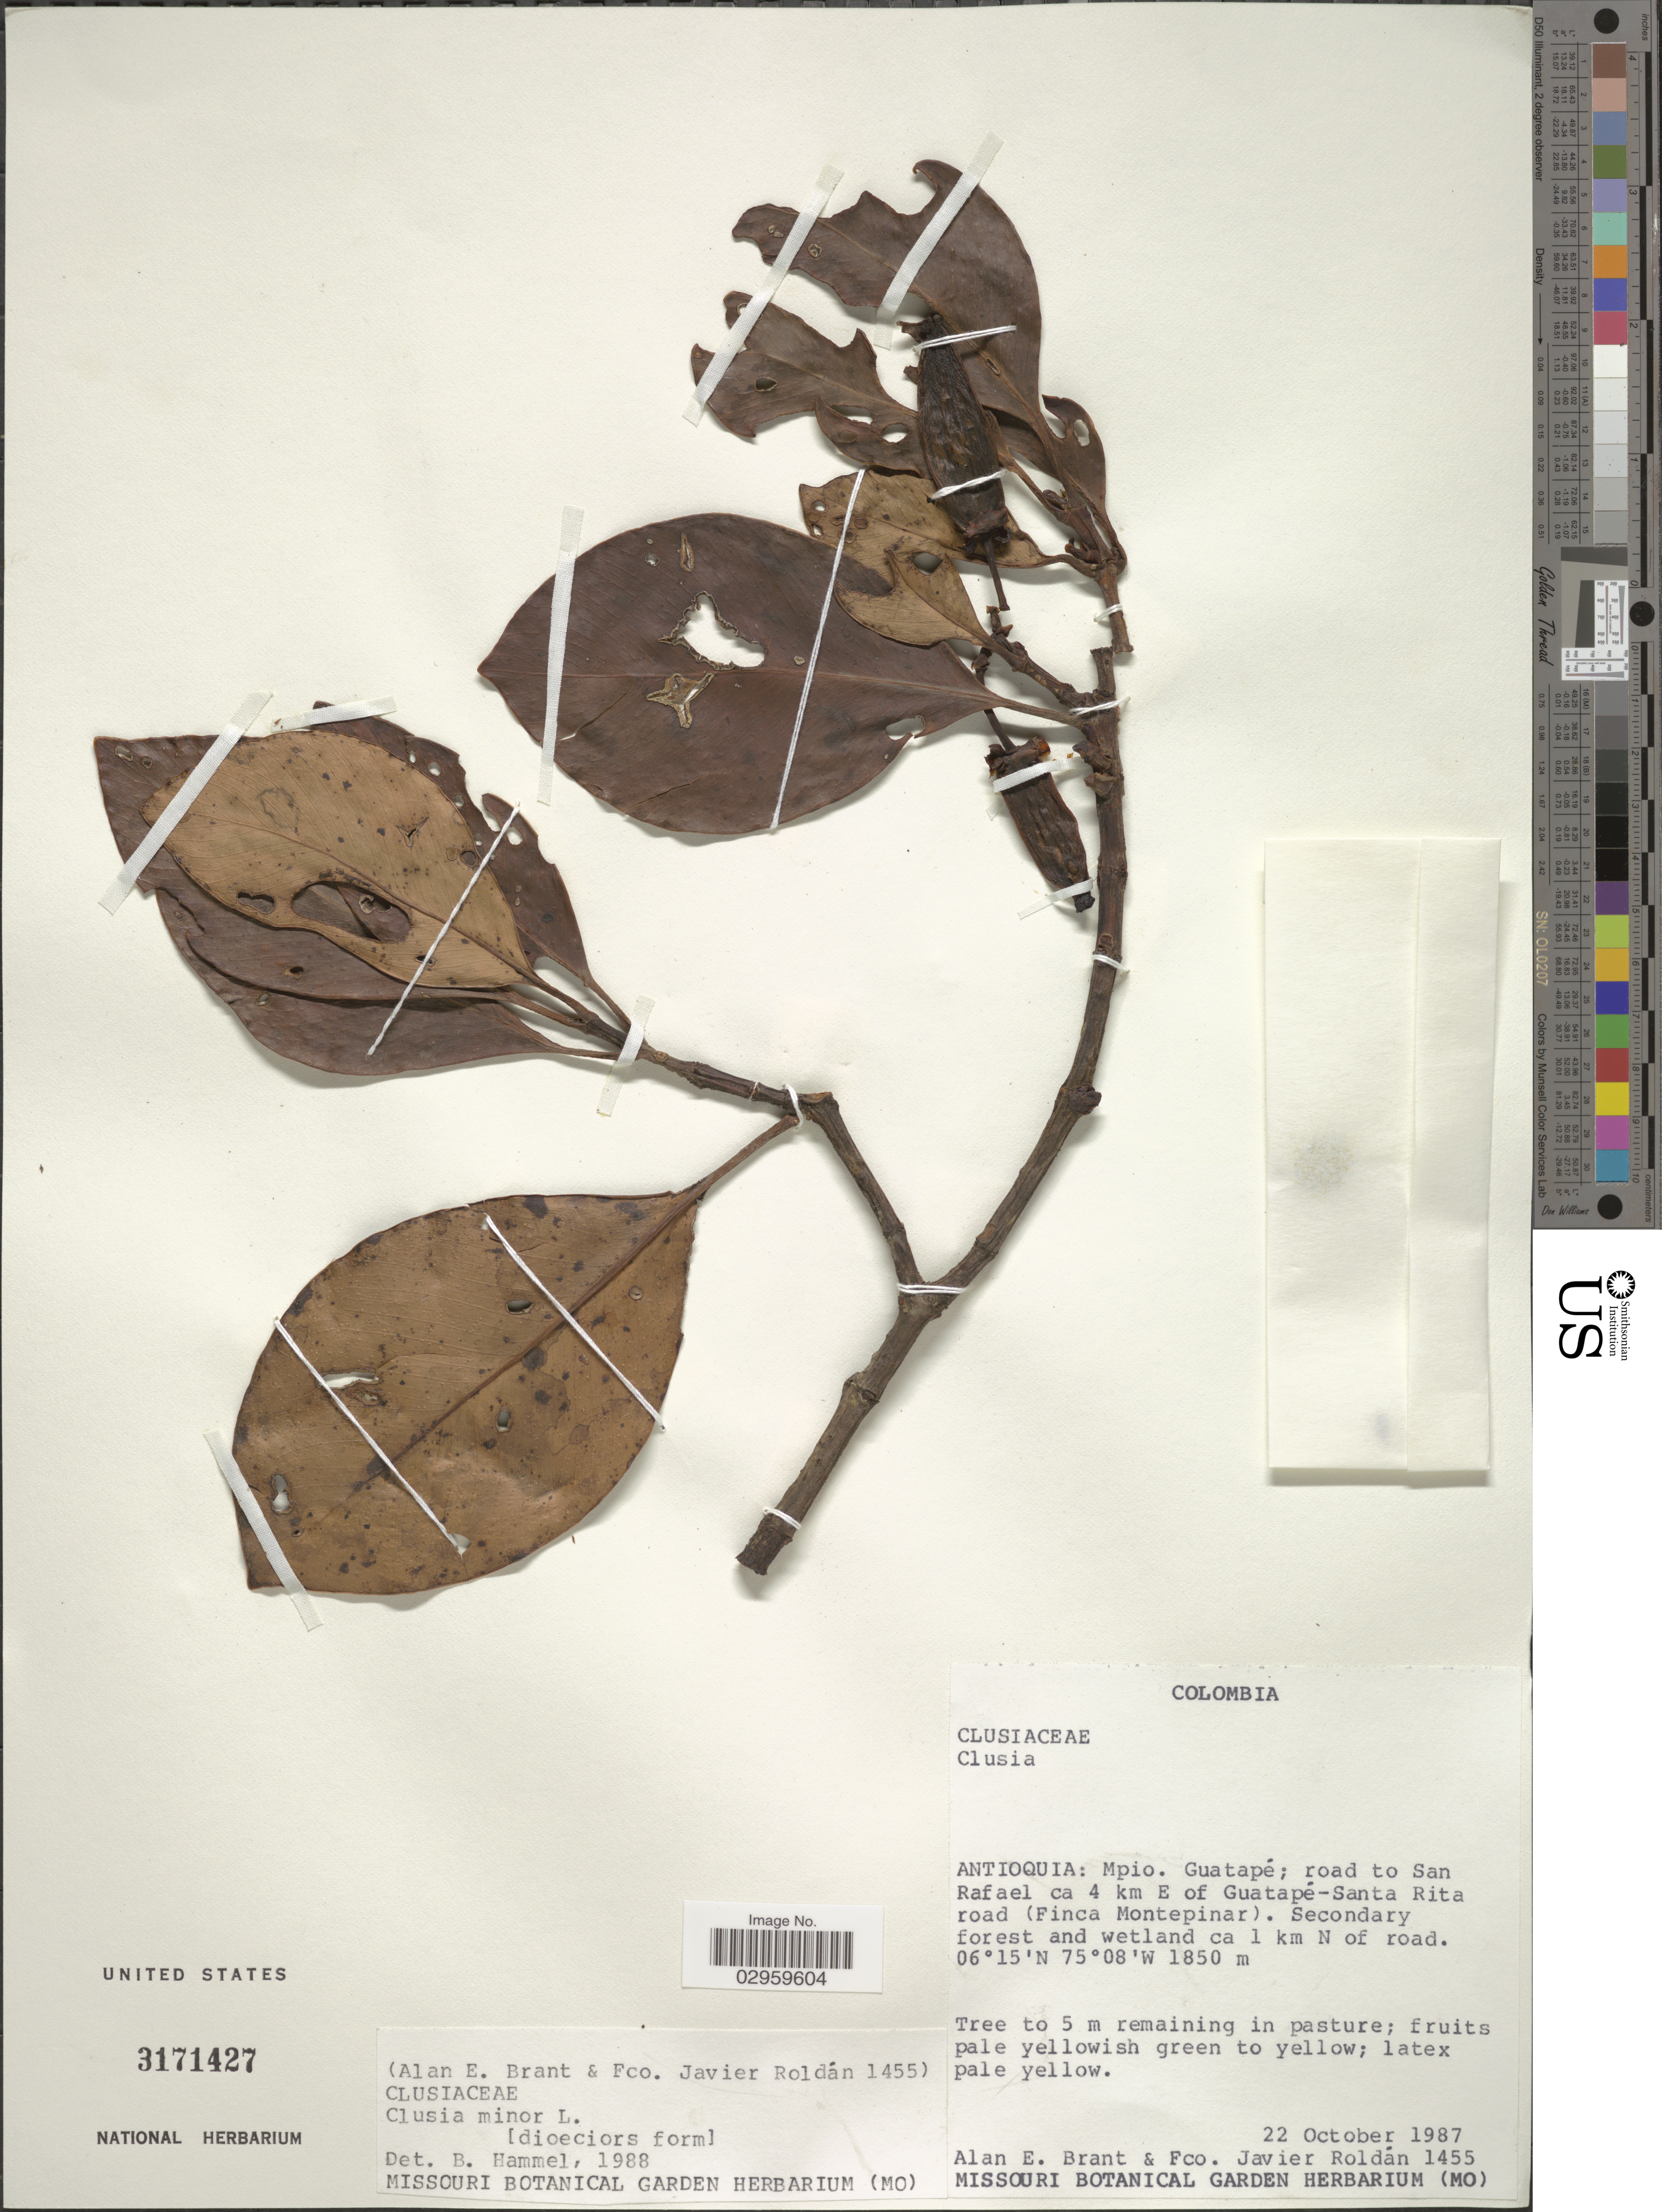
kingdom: Plantae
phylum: Tracheophyta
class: Magnoliopsida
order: Malpighiales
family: Clusiaceae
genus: Clusia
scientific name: Clusia minor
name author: L.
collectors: A. Brant & F. J. Roldán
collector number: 1455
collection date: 1987-10-22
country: Colombia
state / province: Antioquia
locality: Mpio. Guatapé; road to San Rafael ca 4 km E of Guatapé-Santa Rita road (Finca Montepinar). Secondary forest and wetland ca 1 km N of road.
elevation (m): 1850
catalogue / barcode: US 3171427